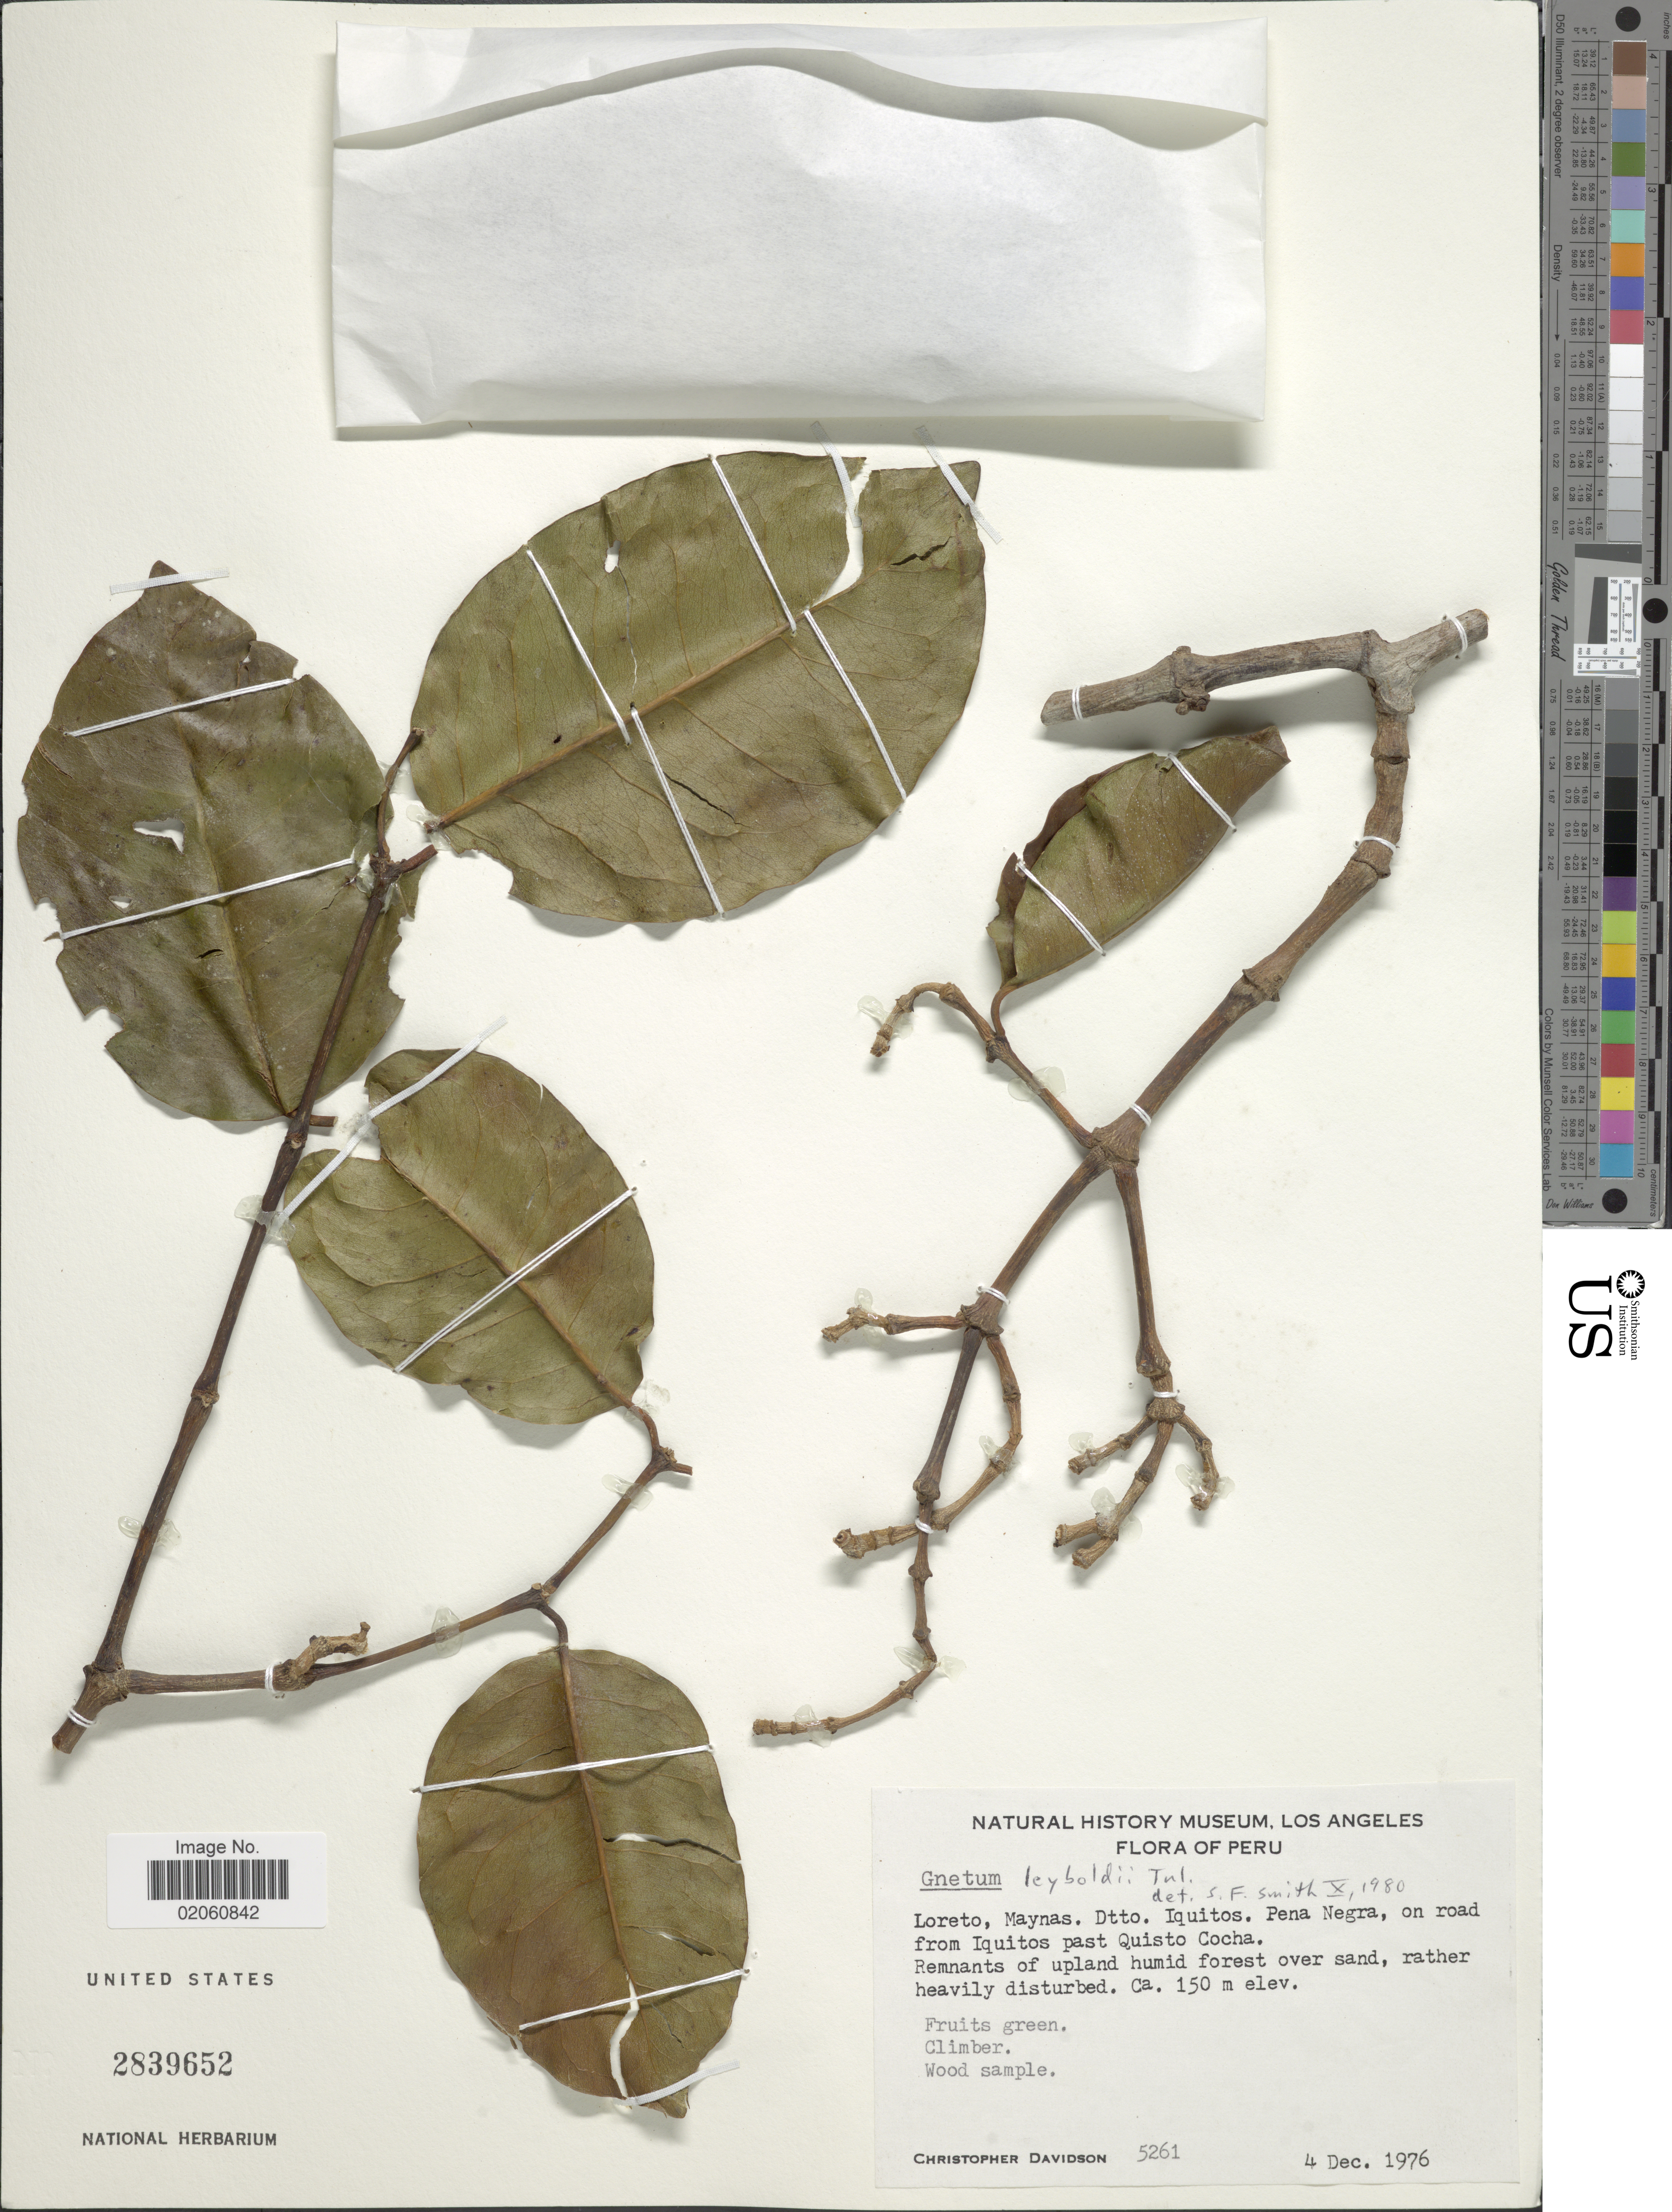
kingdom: Plantae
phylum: Tracheophyta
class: Gnetopsida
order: Gnetales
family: Gnetaceae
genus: Gnetum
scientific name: Gnetum leyboldii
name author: Tul.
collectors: C. Davidson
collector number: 5261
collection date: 1976-12-04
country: Peru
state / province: Loreto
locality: Maynas. Dtto Iquitos. Pena Negra, on road from Iquitos past Quisto Cocha, Remnants of upland humid forest over sand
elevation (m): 150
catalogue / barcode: US 2839652